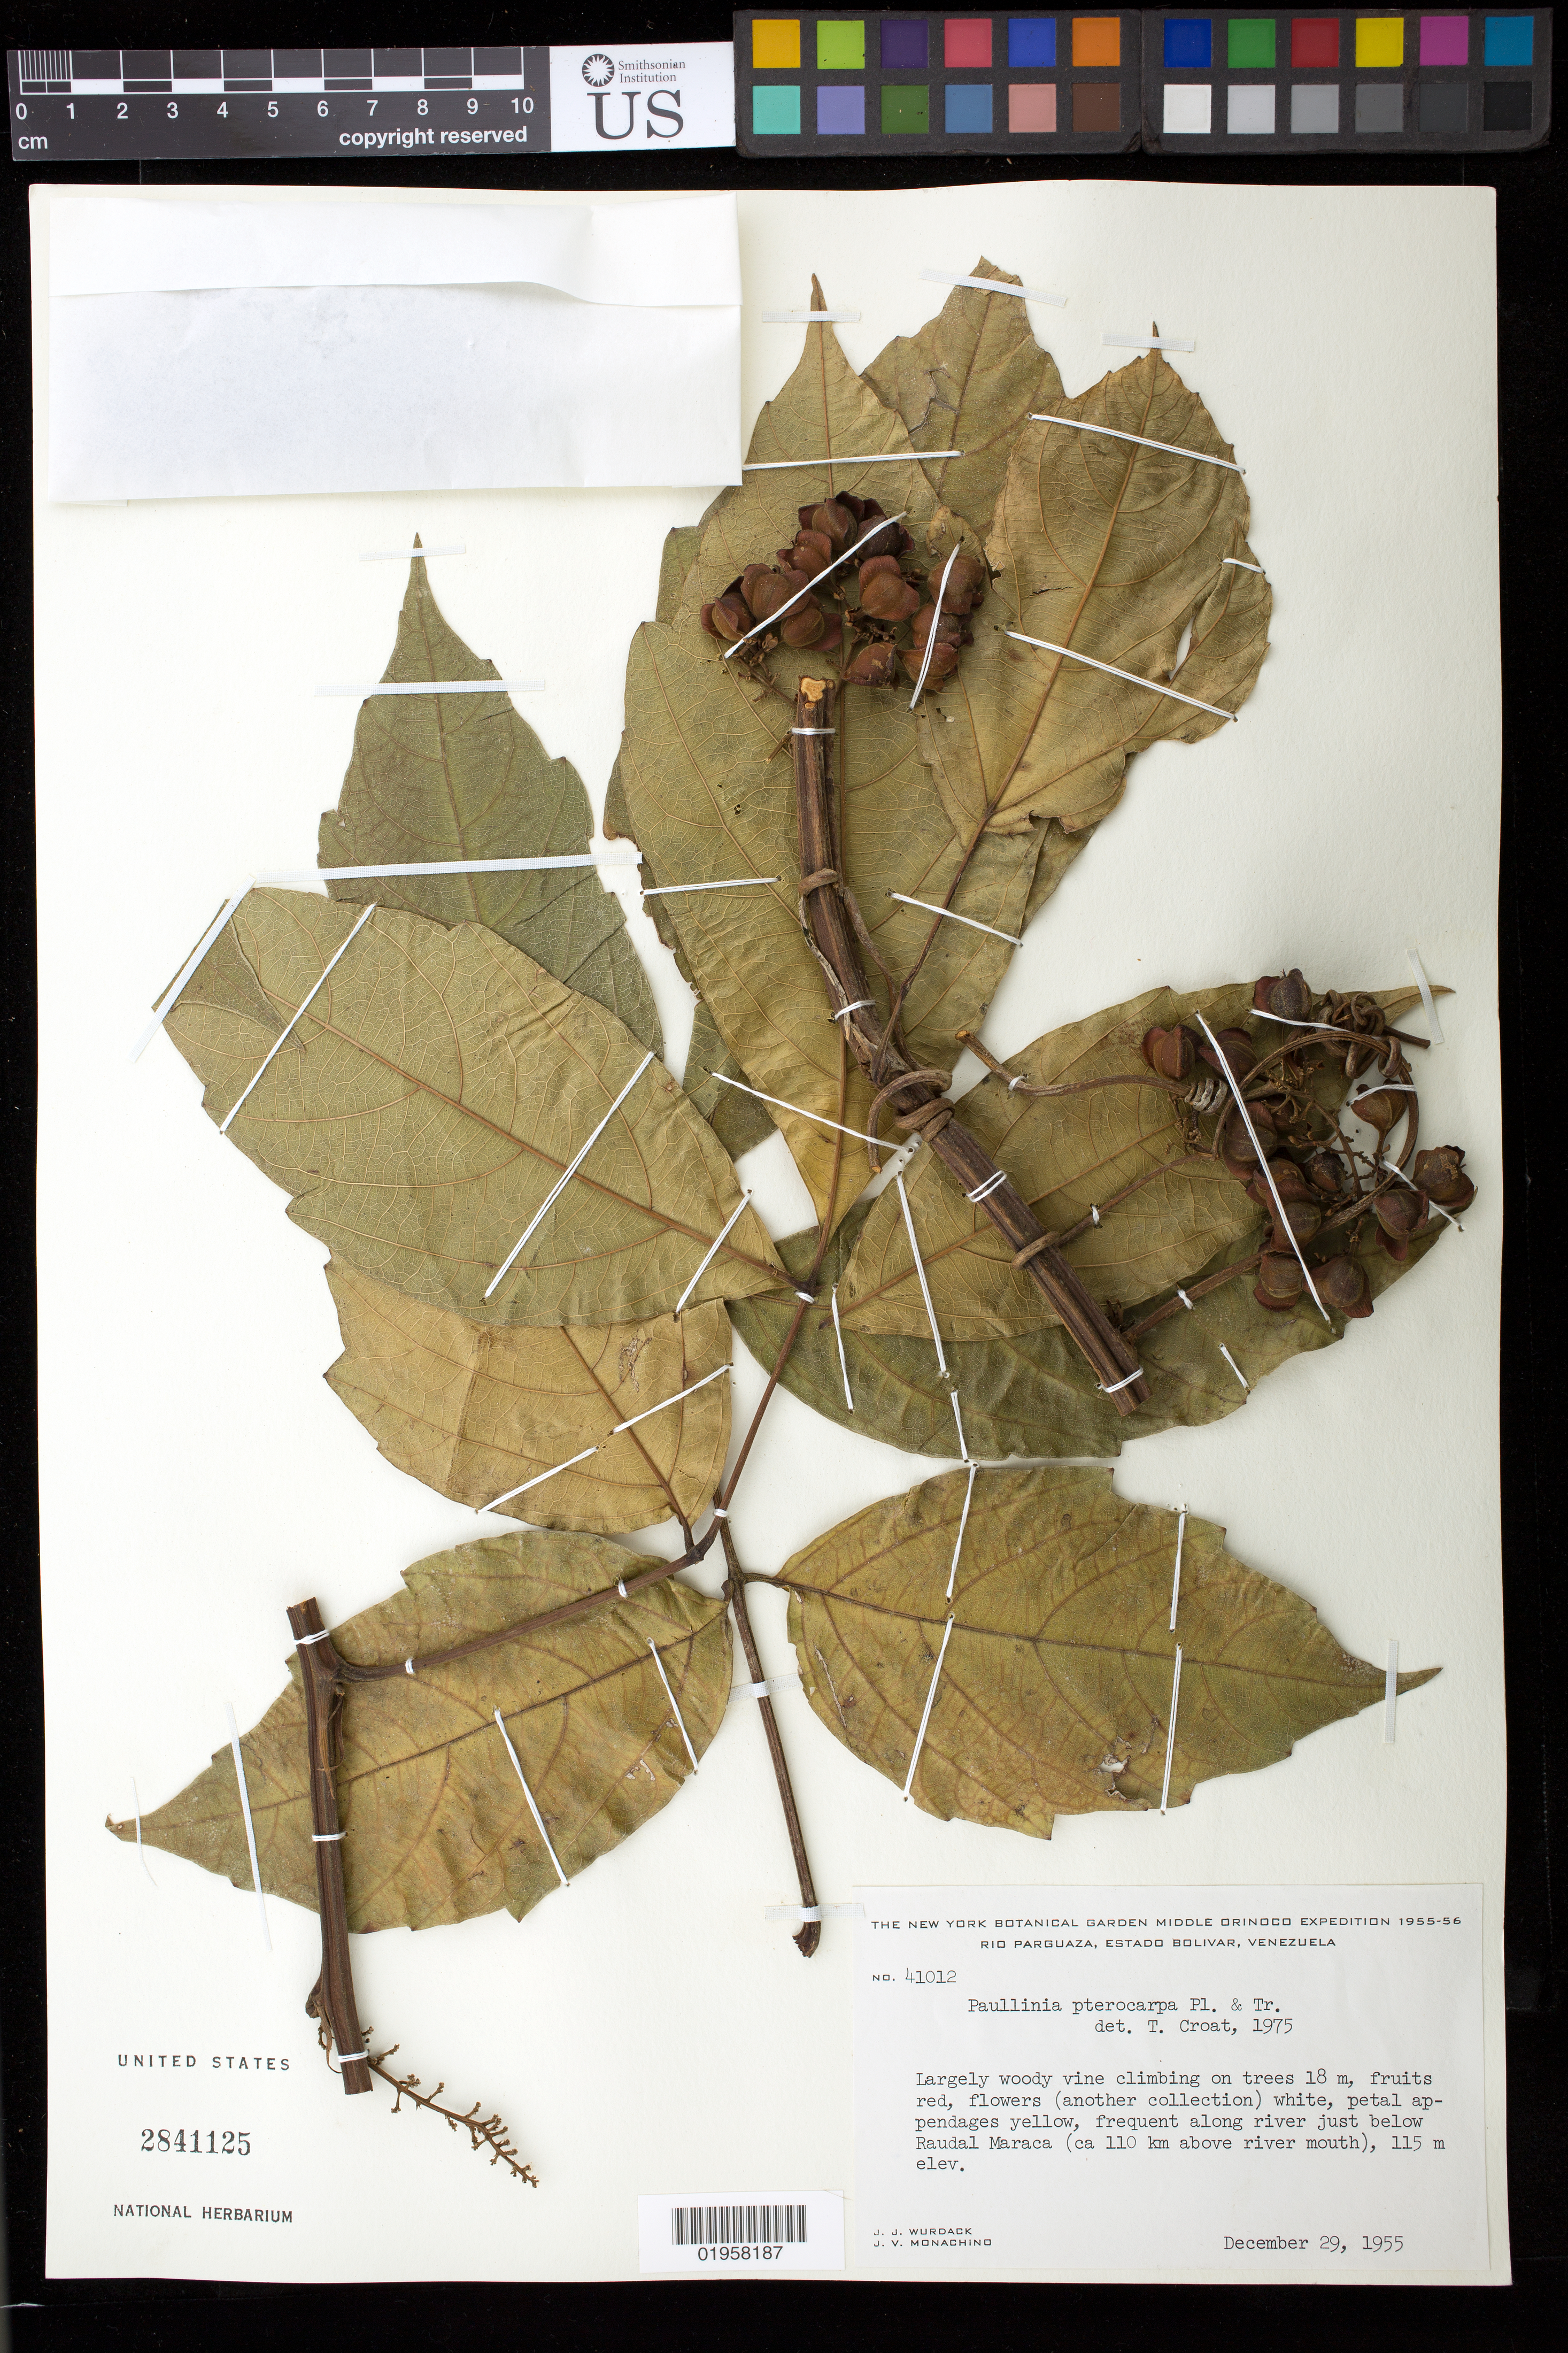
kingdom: Plantae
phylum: Tracheophyta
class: Magnoliopsida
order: Sapindales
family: Sapindaceae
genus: Paullinia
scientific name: Paullinia pterocarpa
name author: Triana & Planch.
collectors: J. J. Wurdack & J. V. Monachino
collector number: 41012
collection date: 1955-12-29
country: Venezuela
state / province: Bolivar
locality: Raudal Maraca. Along river just below Raudal Maraca (ca. 110 km above river mouth)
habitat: Frequent along river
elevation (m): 115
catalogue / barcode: US 2841125